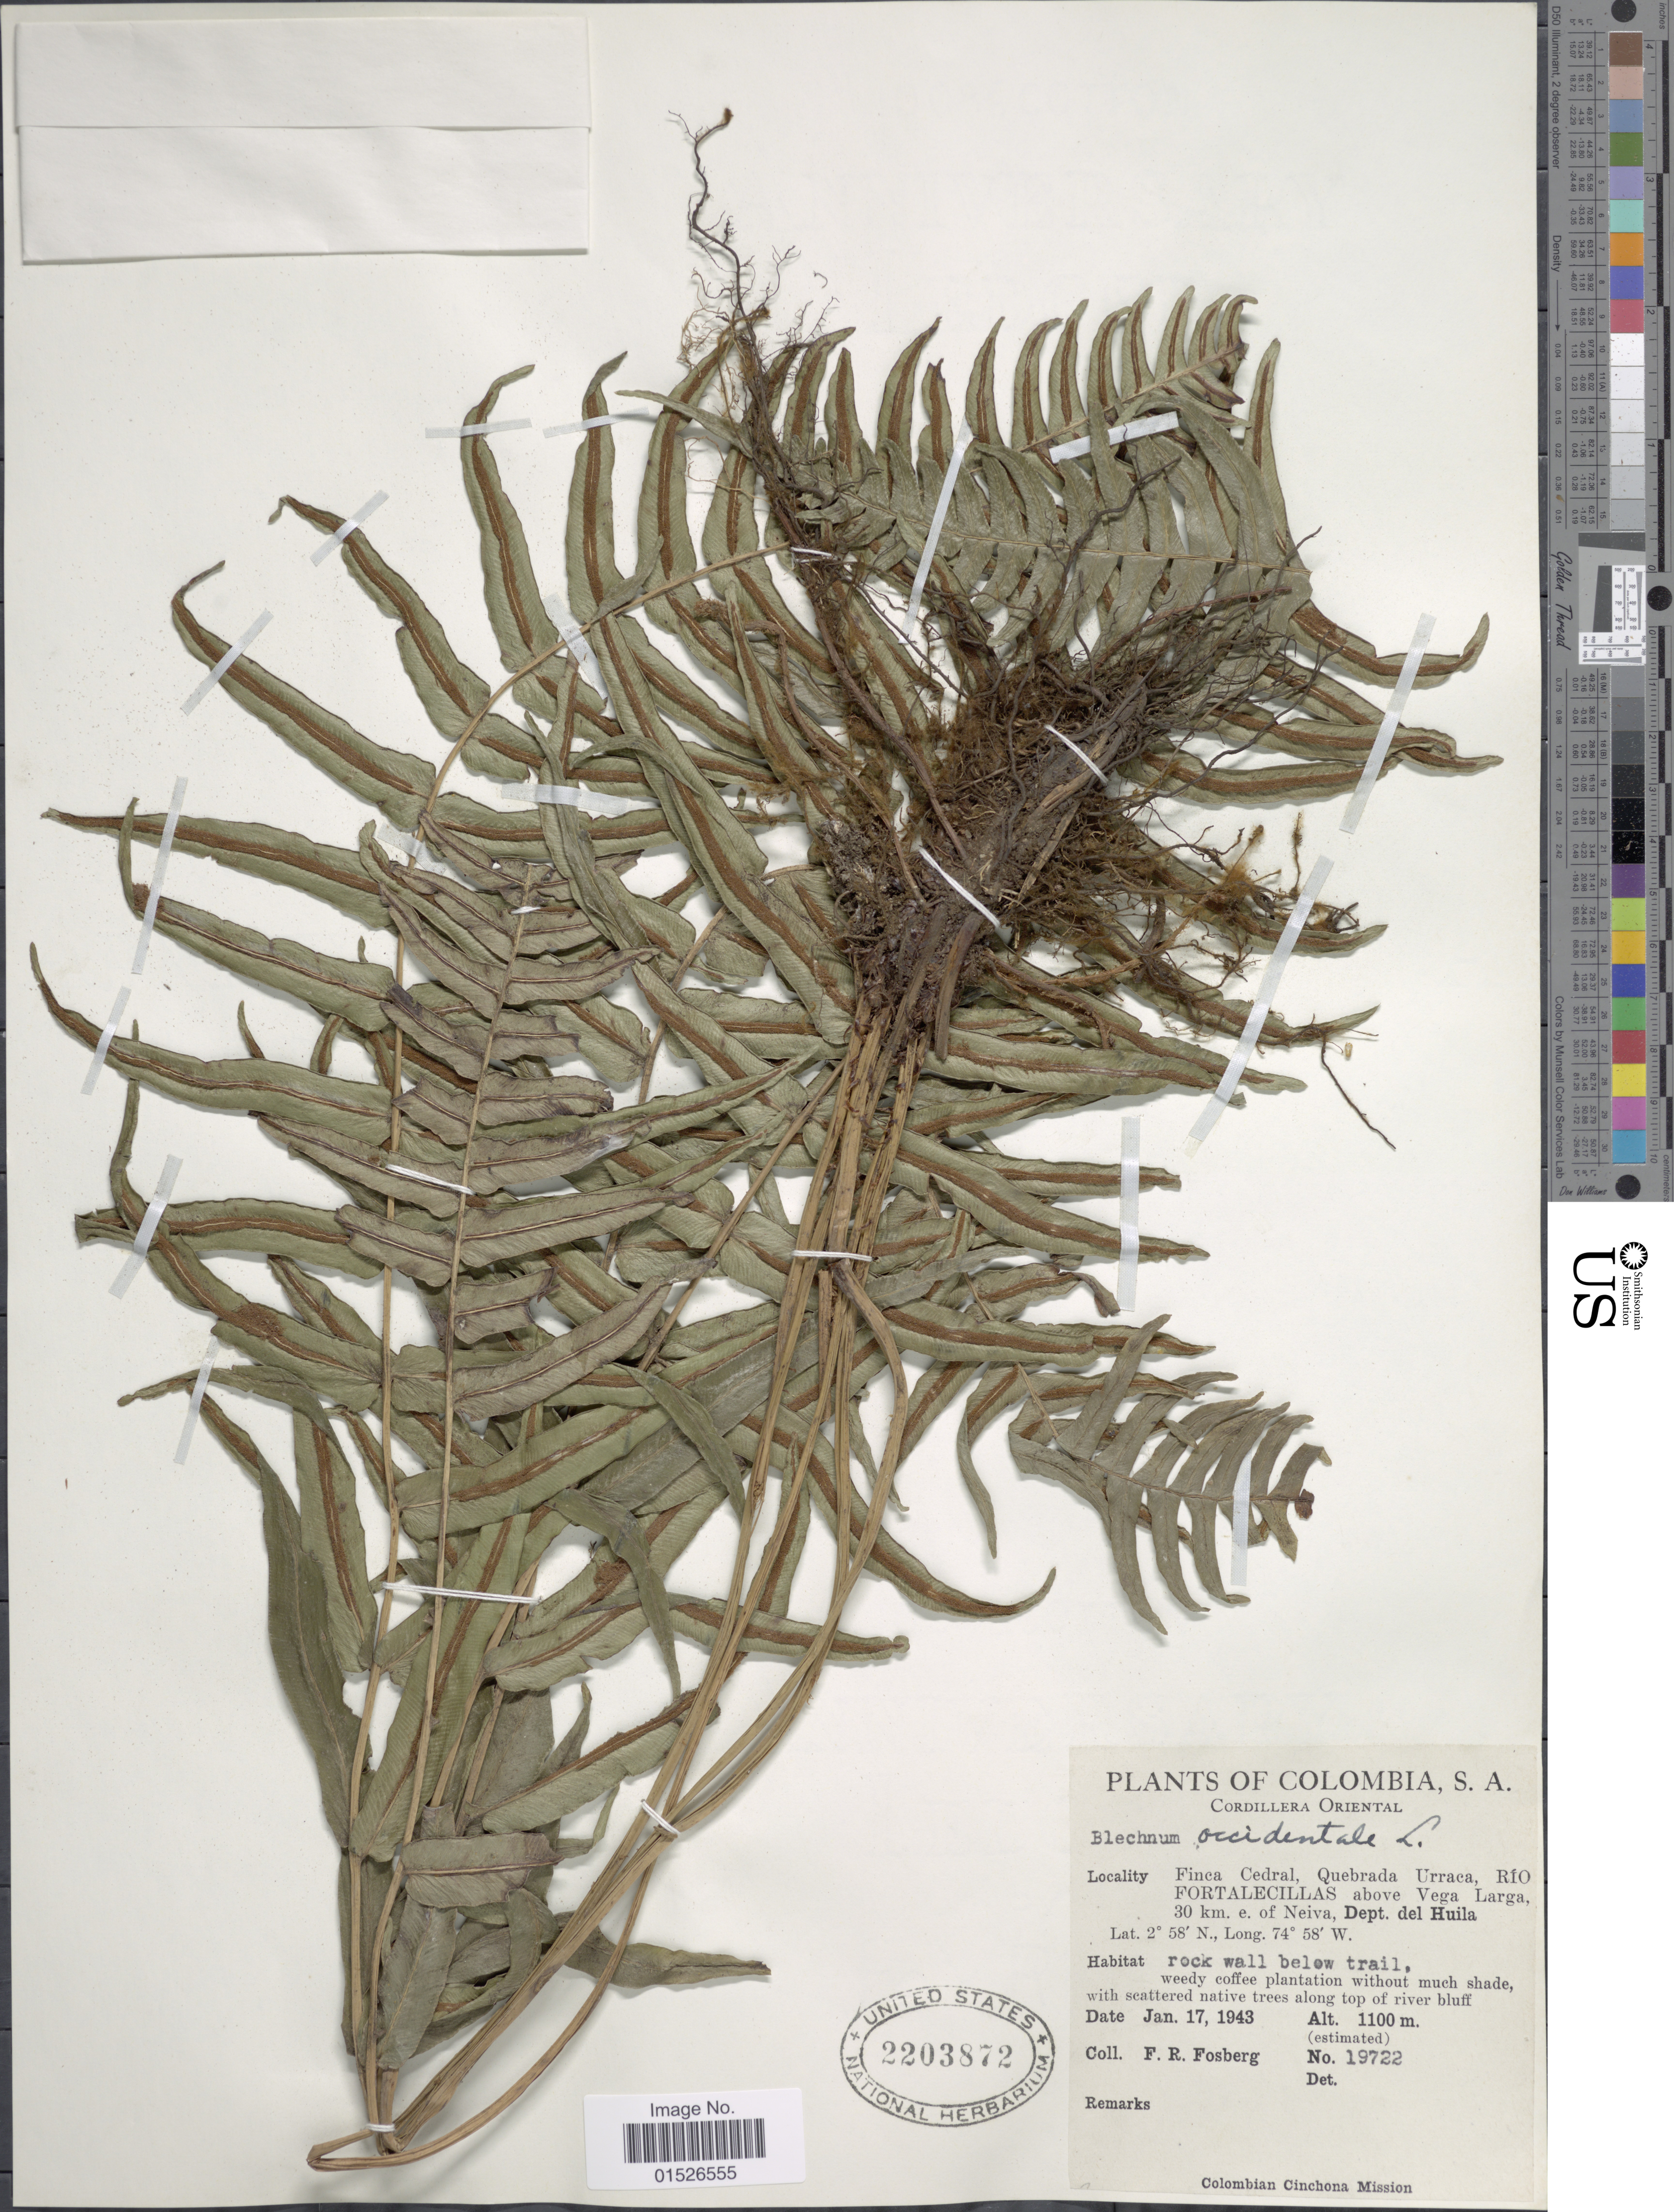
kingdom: Plantae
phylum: Tracheophyta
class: Polypodiopsida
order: Polypodiales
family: Blechnaceae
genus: Blechnum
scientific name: Blechnum occidentale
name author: L.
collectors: F. R. Fosberg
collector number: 19722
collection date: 1943-01-17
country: Colombia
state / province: Huila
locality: Colombia, S. A. Cordillera Oriental, Finca Cedral, Quebrada Urrac, Rio Fortalecillas, above Vega Larga 30 km. e. of Neiva, Dept. del Huila.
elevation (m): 1100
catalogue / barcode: US 2203872